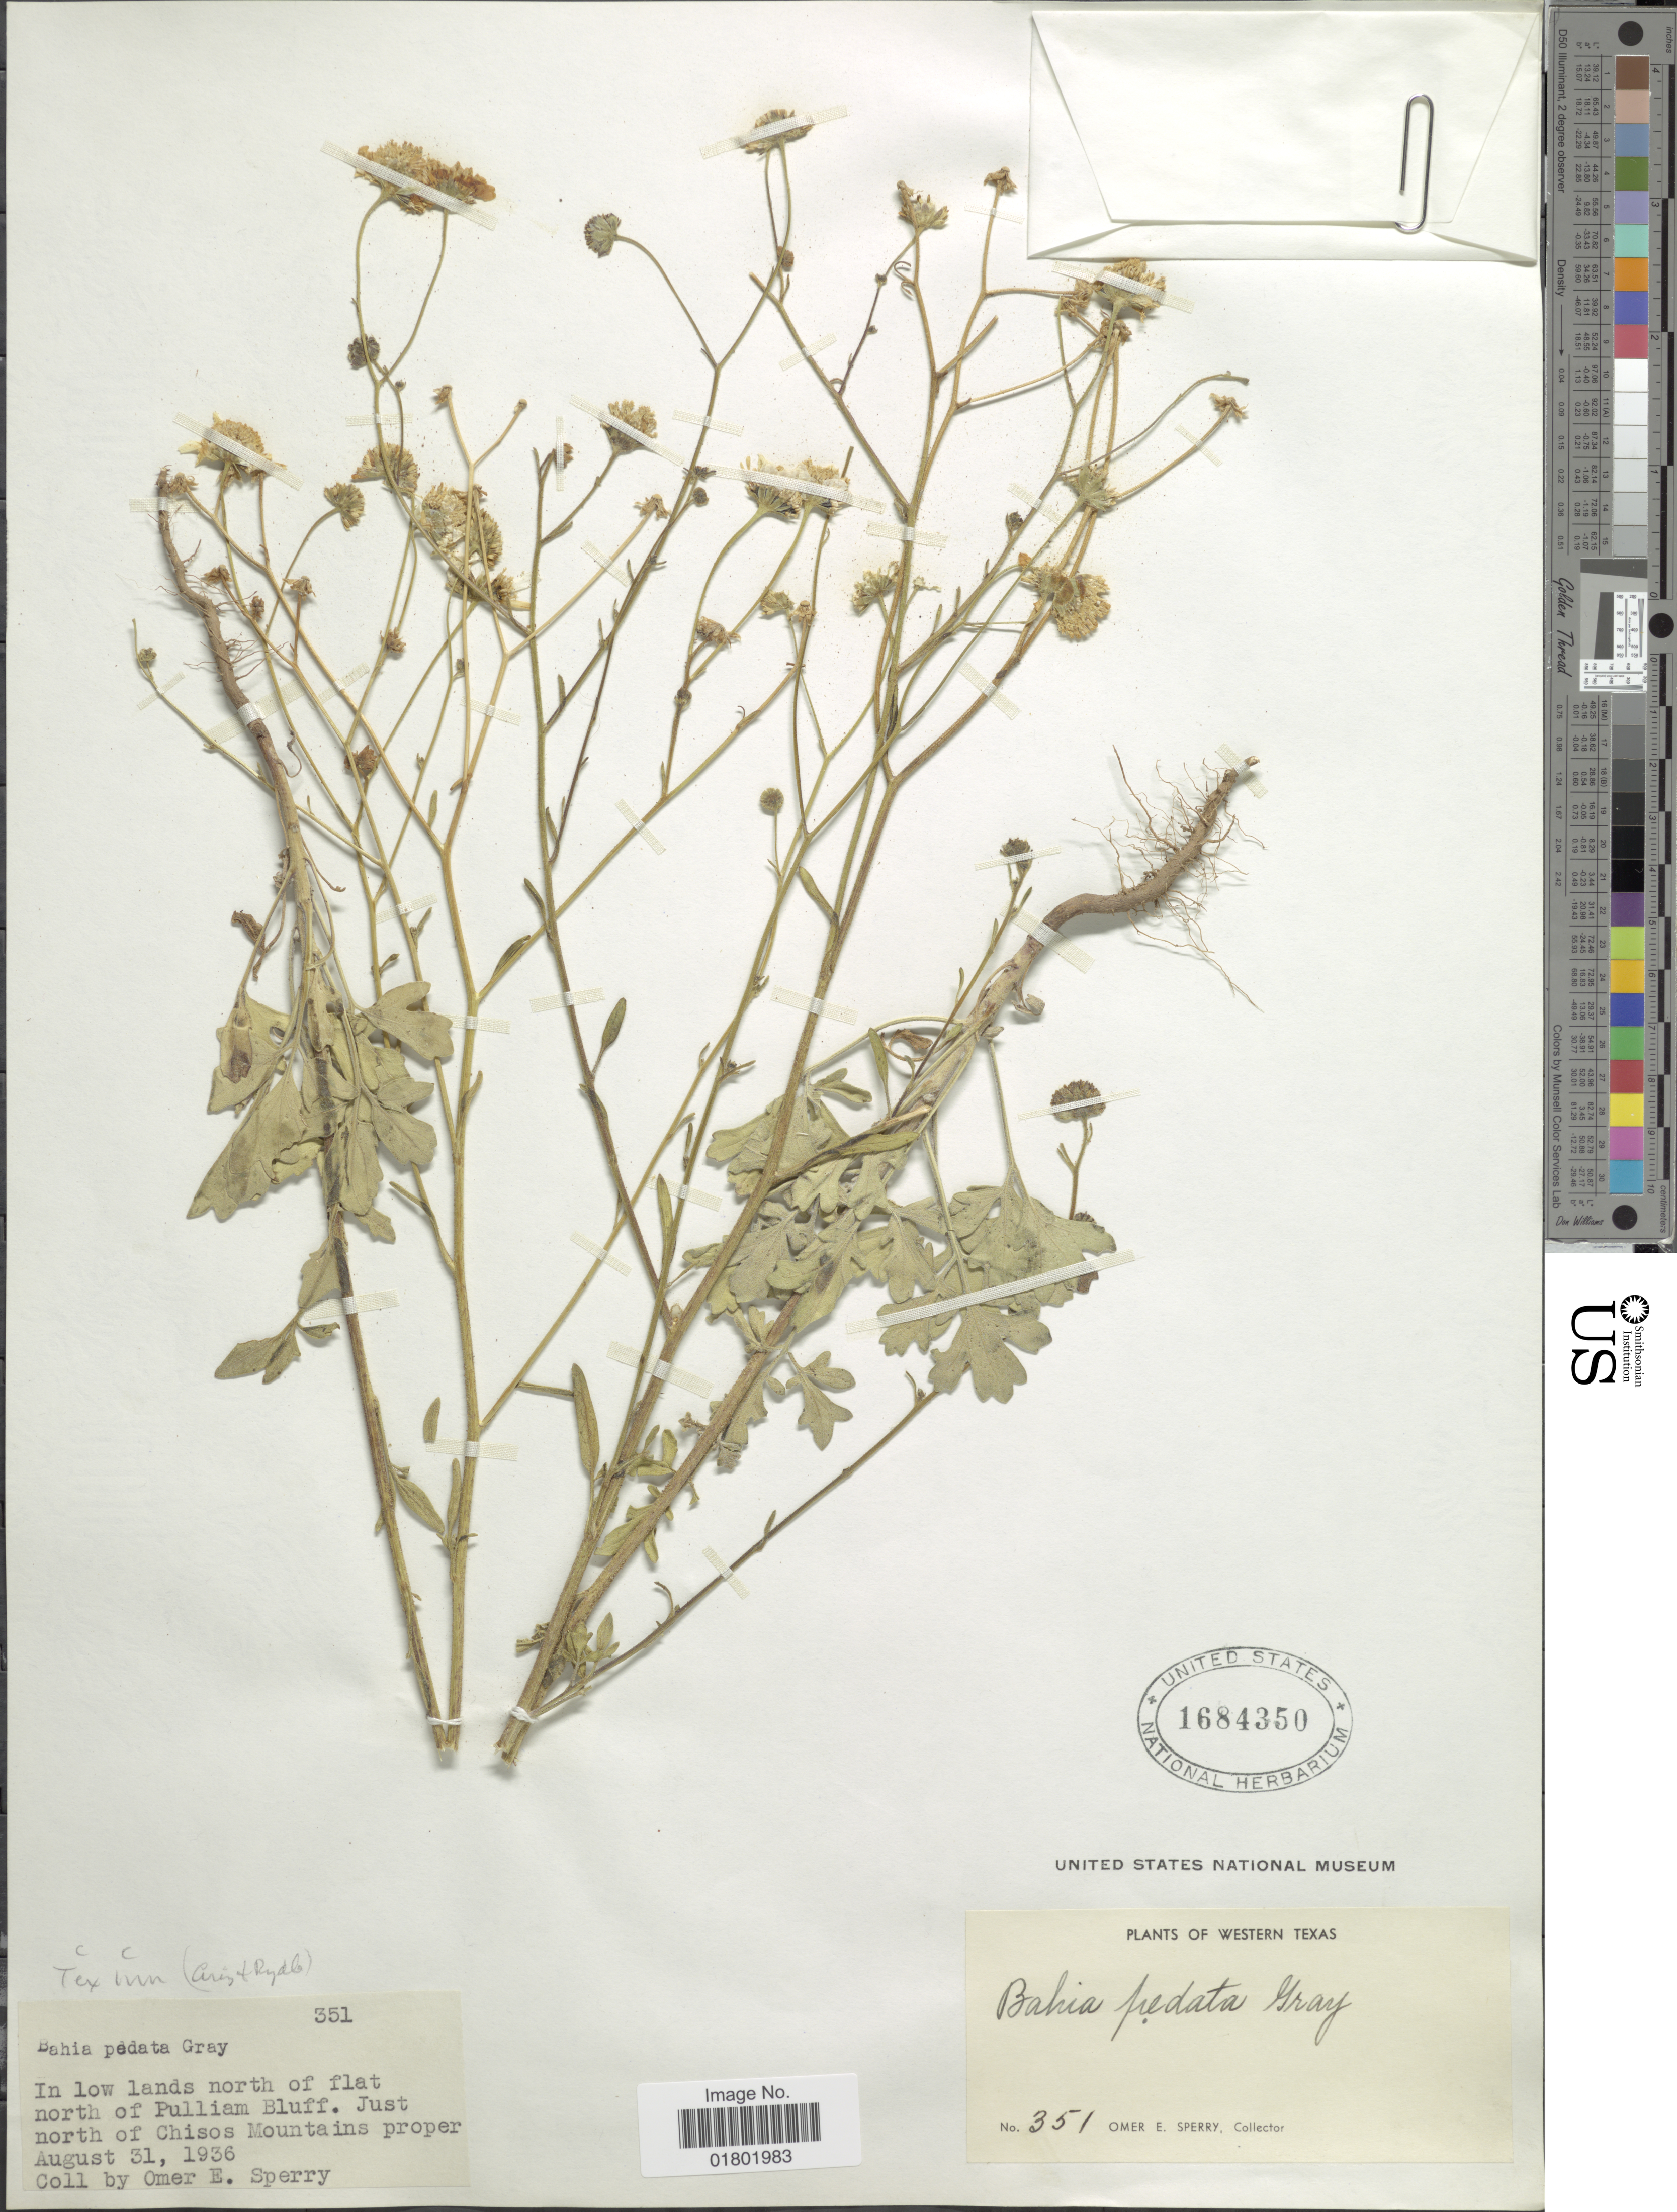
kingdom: Plantae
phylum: Tracheophyta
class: Magnoliopsida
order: Asterales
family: Asteraceae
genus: Bahia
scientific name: Bahia pedata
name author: A. Gray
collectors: O. E. Sperry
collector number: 351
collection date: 1936-08-31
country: United States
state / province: Texas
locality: North of flat, north of Pulliam Bluff, just north of Chisos Mountains proper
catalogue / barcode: US 1684350